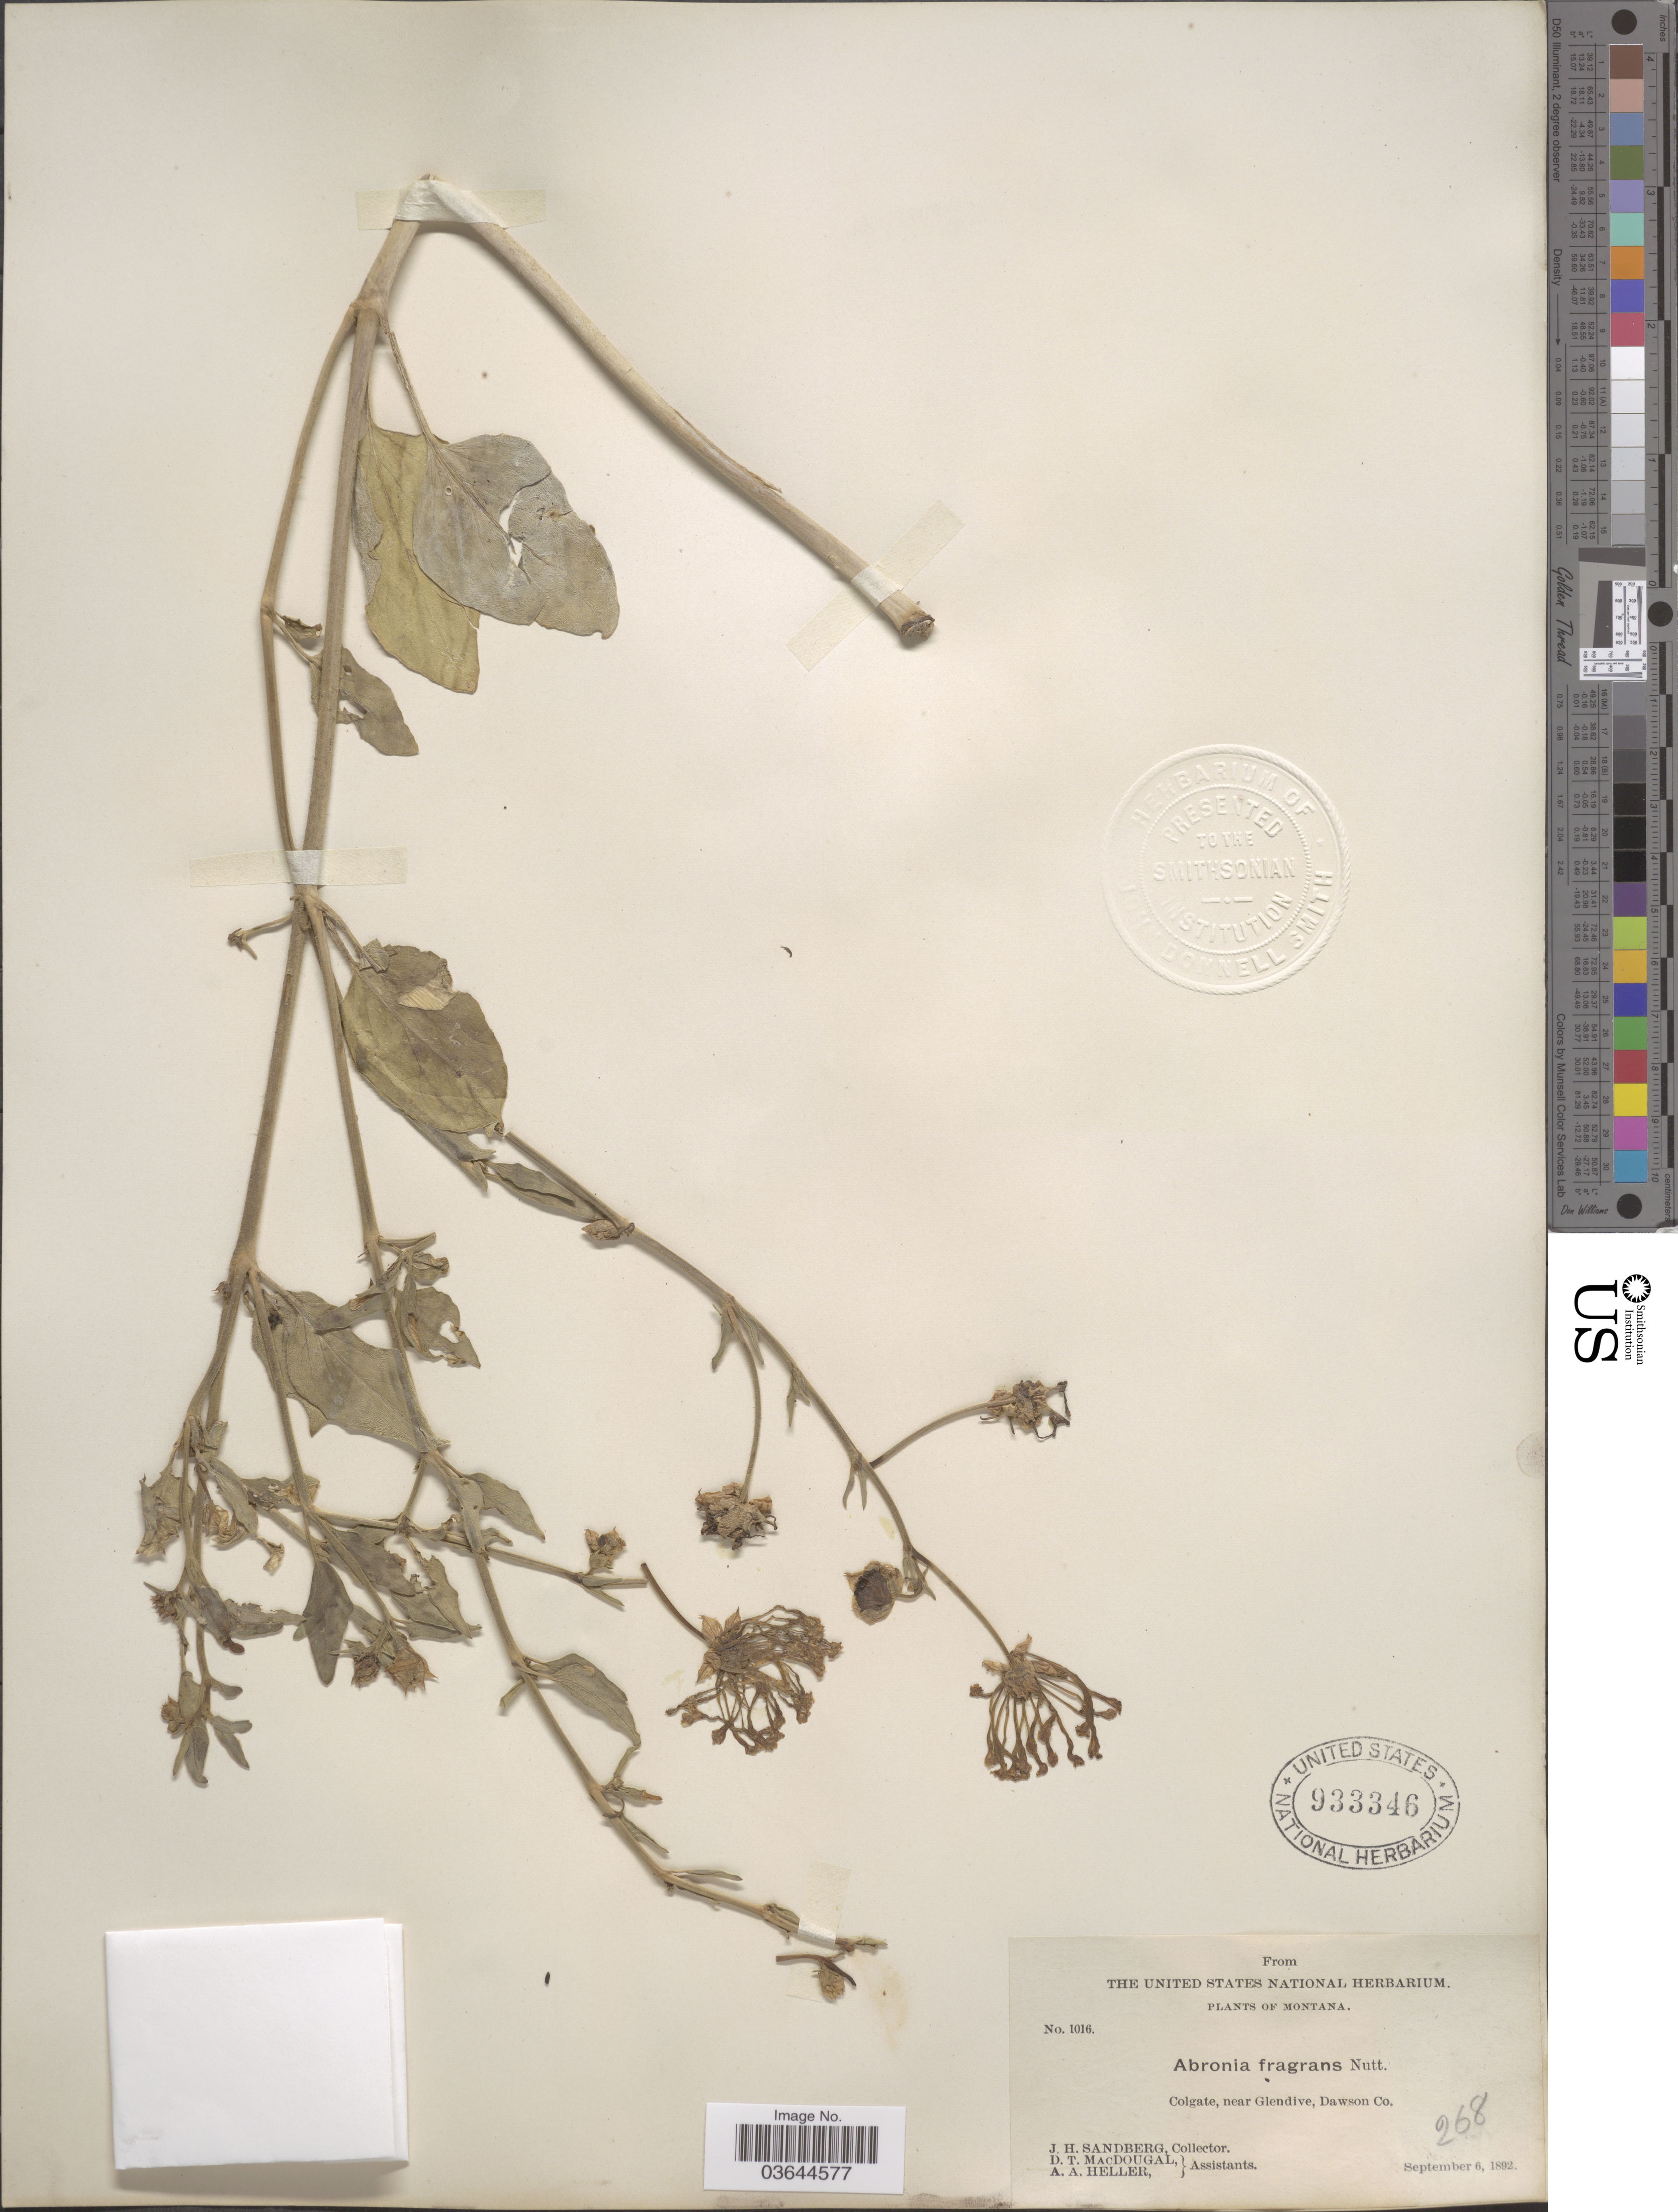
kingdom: Plantae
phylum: Tracheophyta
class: Magnoliopsida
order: Caryophyllales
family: Nyctaginaceae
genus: Abronia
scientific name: Abronia fragrans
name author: Nutt. ex Hook.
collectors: J. H. Sandberg, D. T. MacDougal & A. A. Heller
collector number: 1016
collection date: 1892-09-06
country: United States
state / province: Montana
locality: Colgate, near Glendive, Dawson Co.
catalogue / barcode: US 933346